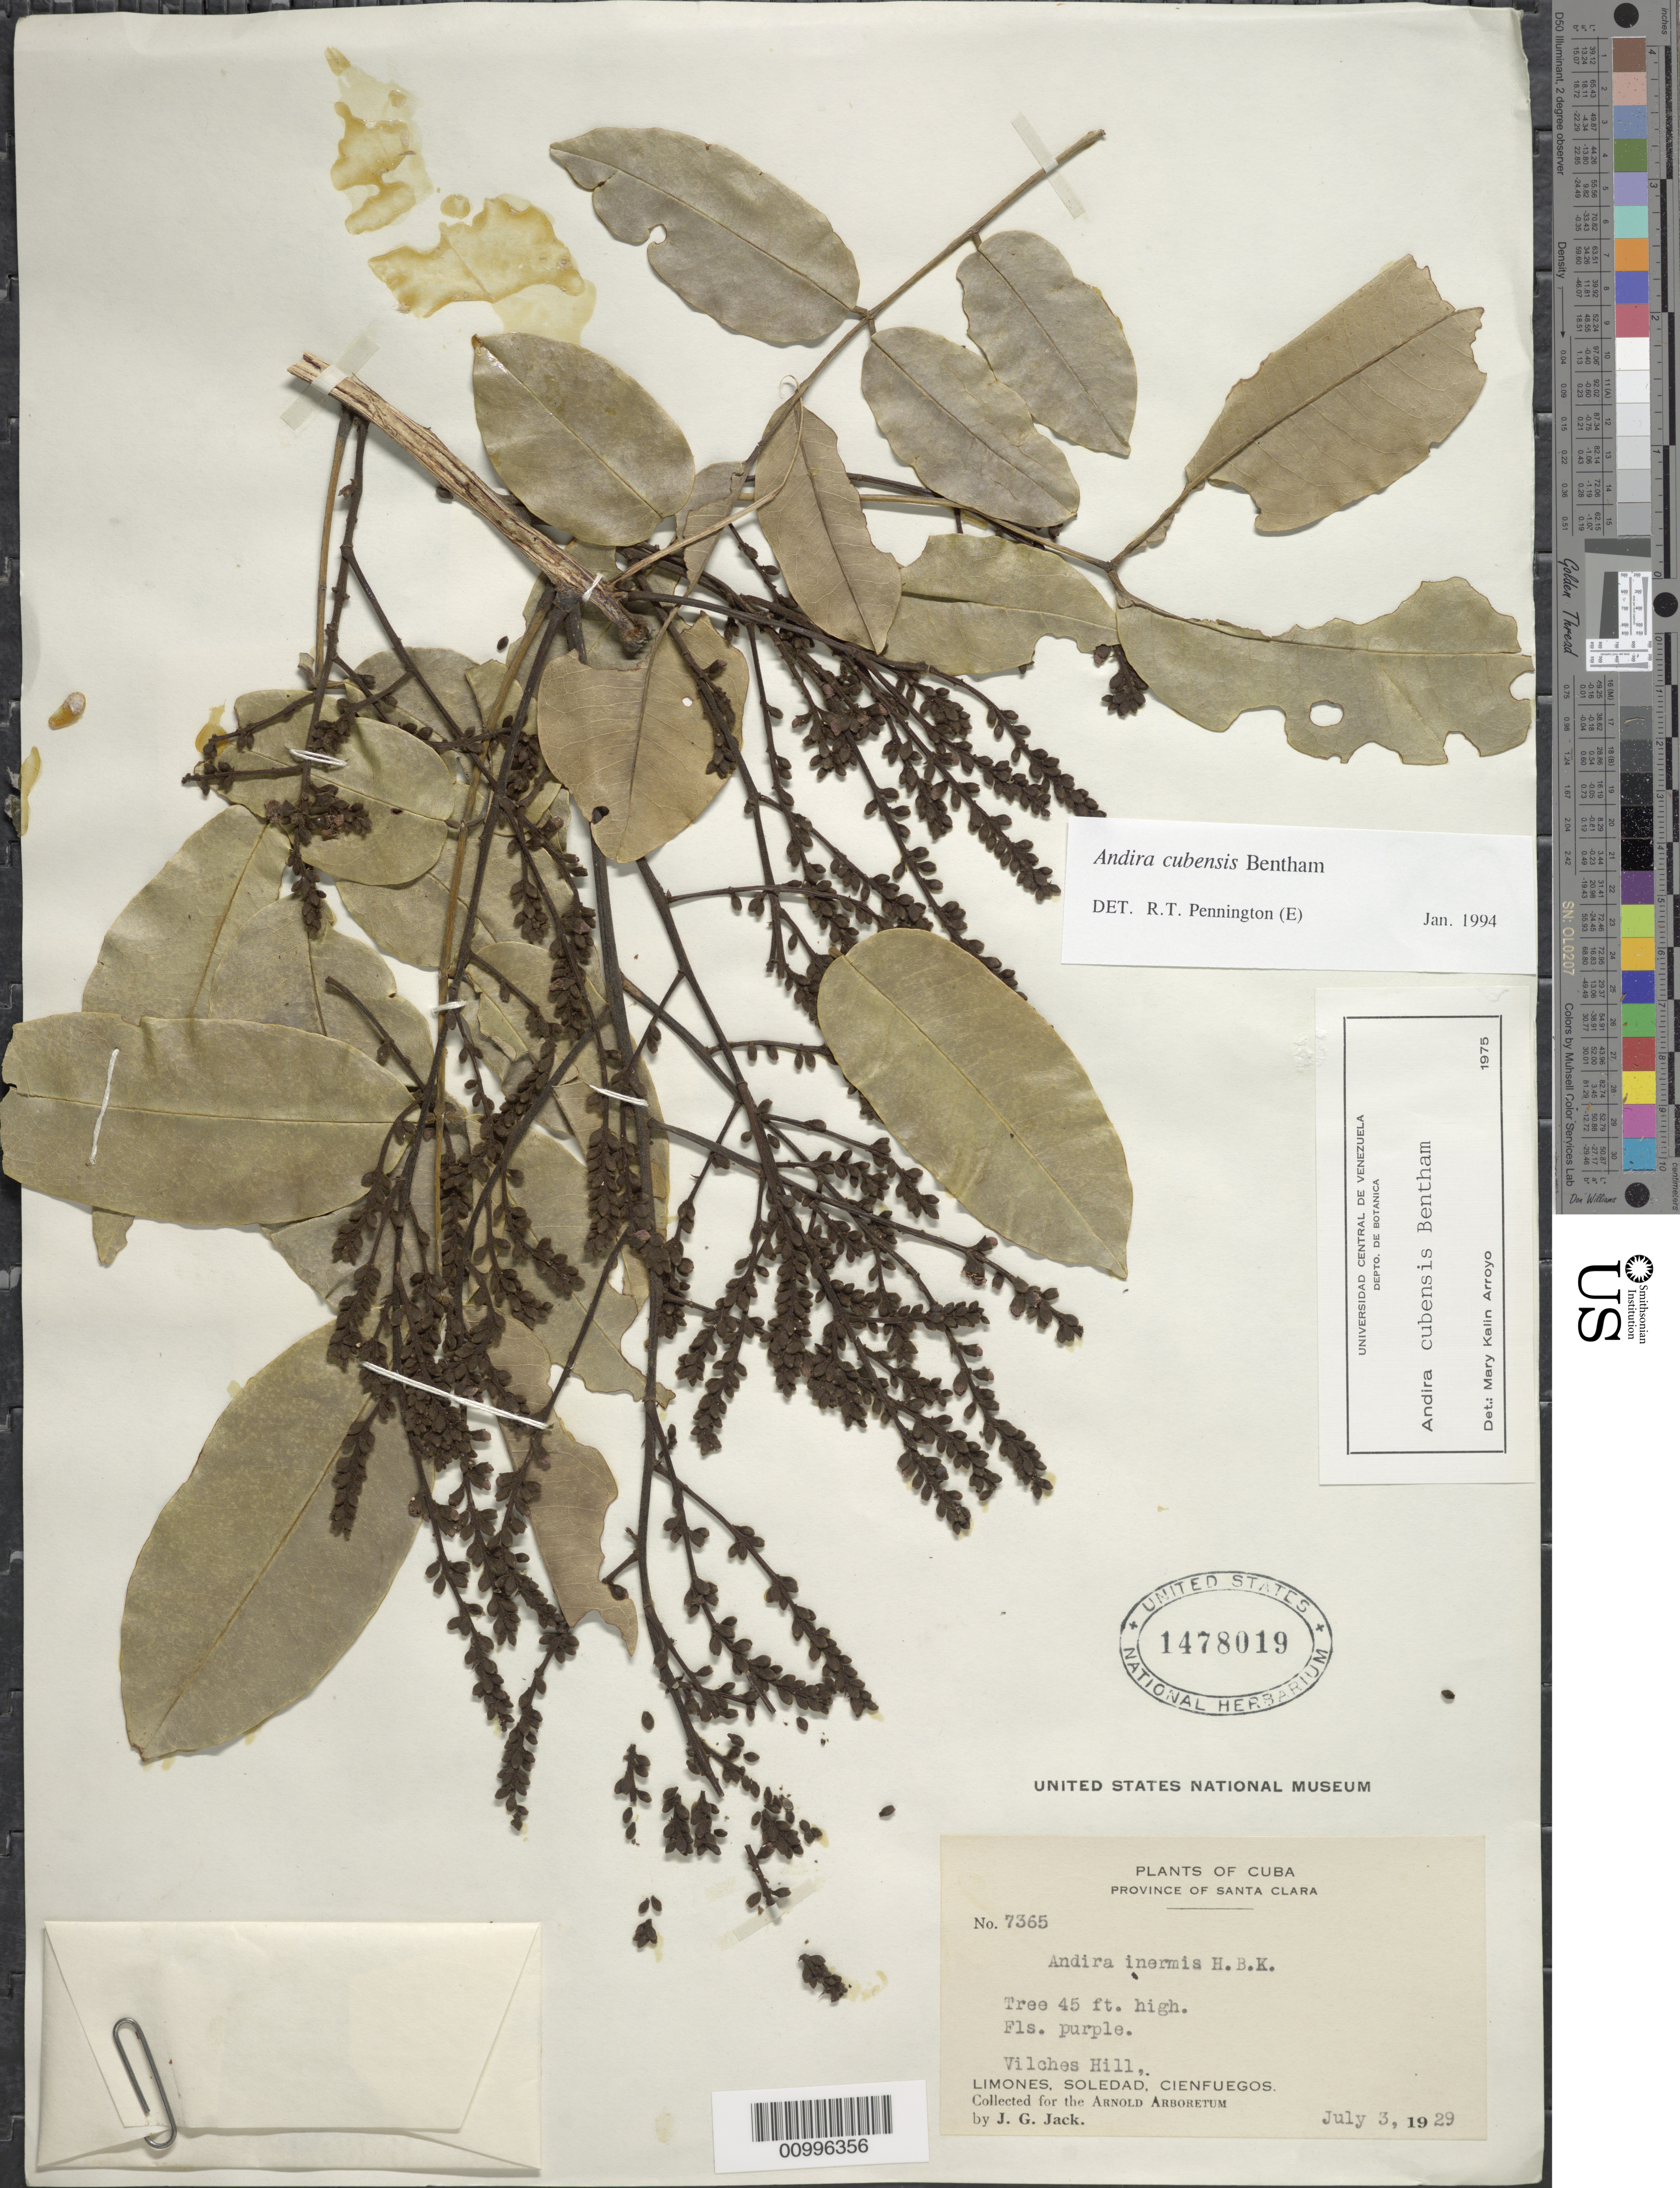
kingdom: Plantae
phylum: Tracheophyta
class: Magnoliopsida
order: Fabales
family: Fabaceae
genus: Andira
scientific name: Andira cubensis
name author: Benth.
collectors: J. G. Jack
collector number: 7365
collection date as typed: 03 Jul 1929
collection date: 1929-07-03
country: Cuba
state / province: Villa Clara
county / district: Santa Clara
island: Cuba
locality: Tree 45 ft high with purple flowers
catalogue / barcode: US 1478019